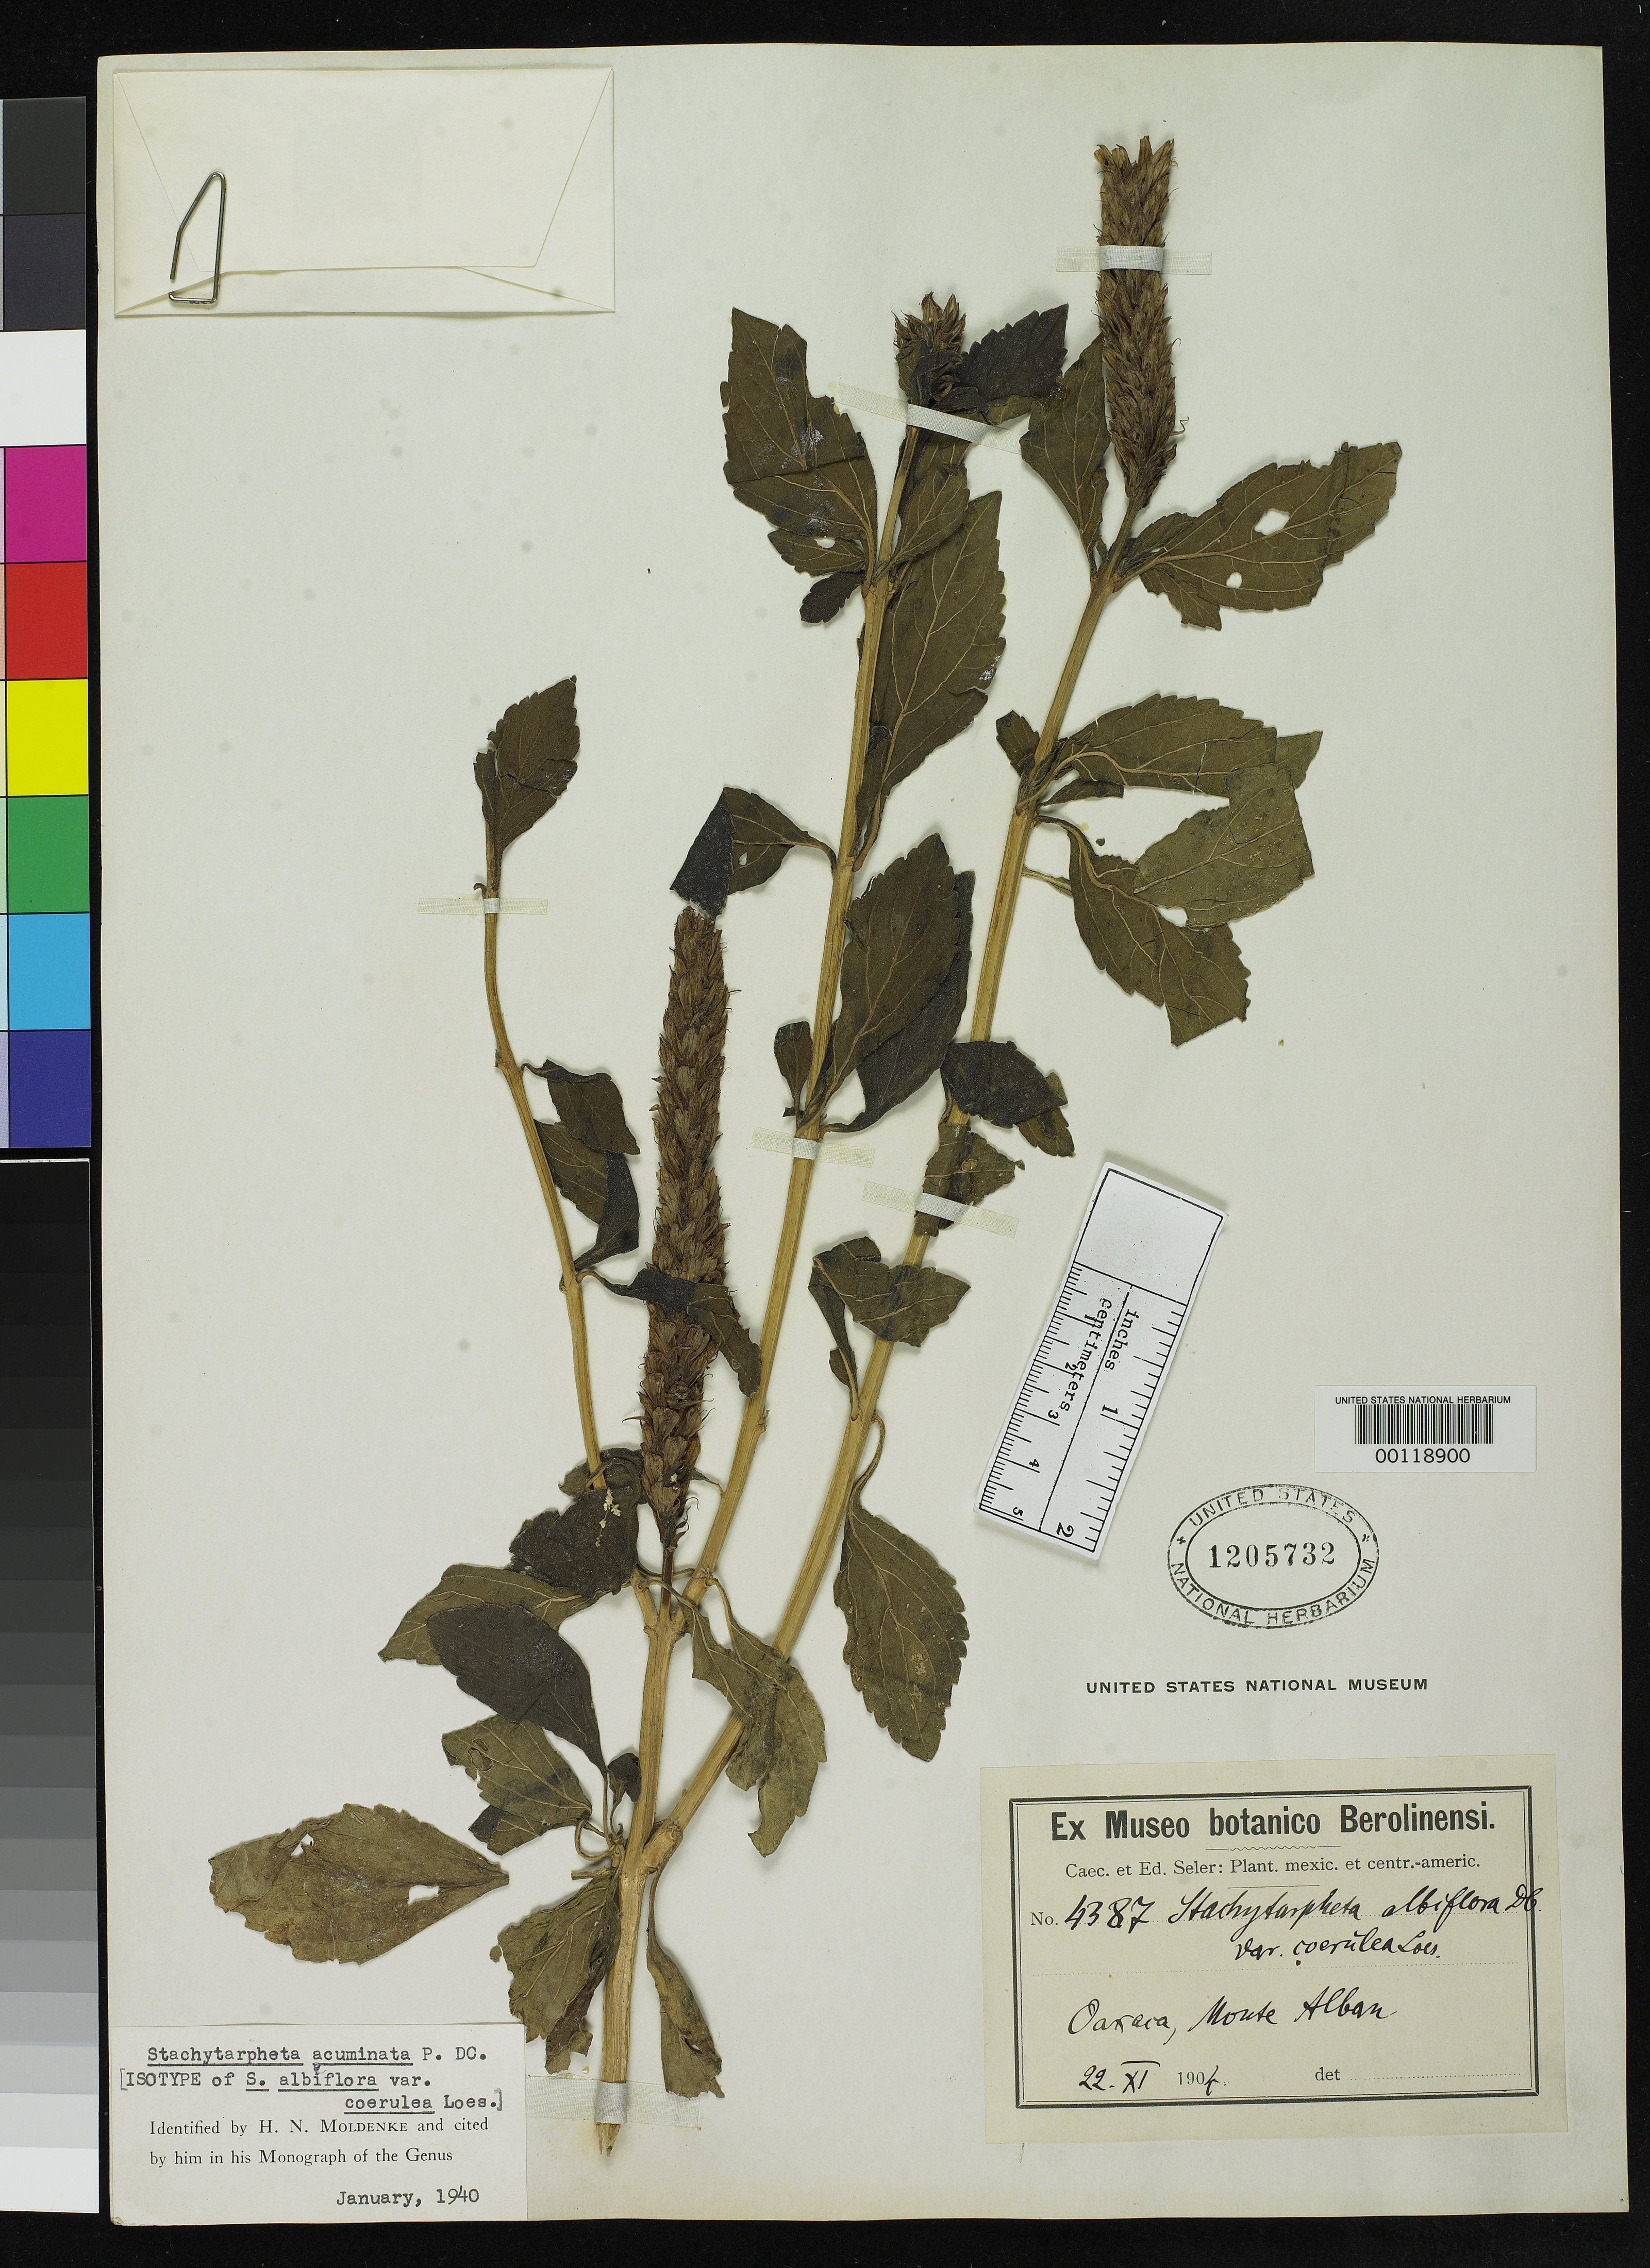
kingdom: Plantae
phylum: Tracheophyta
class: Magnoliopsida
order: Lamiales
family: Verbenaceae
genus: Stachytarpheta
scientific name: Stachytarpheta albiflora var. coerulea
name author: Loes.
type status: Isotype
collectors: E. Seler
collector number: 4287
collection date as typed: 22 Nov 1904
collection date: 1904-11-22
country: Mexico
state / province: Oaxaca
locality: Monte Alban.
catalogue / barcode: US 1205732